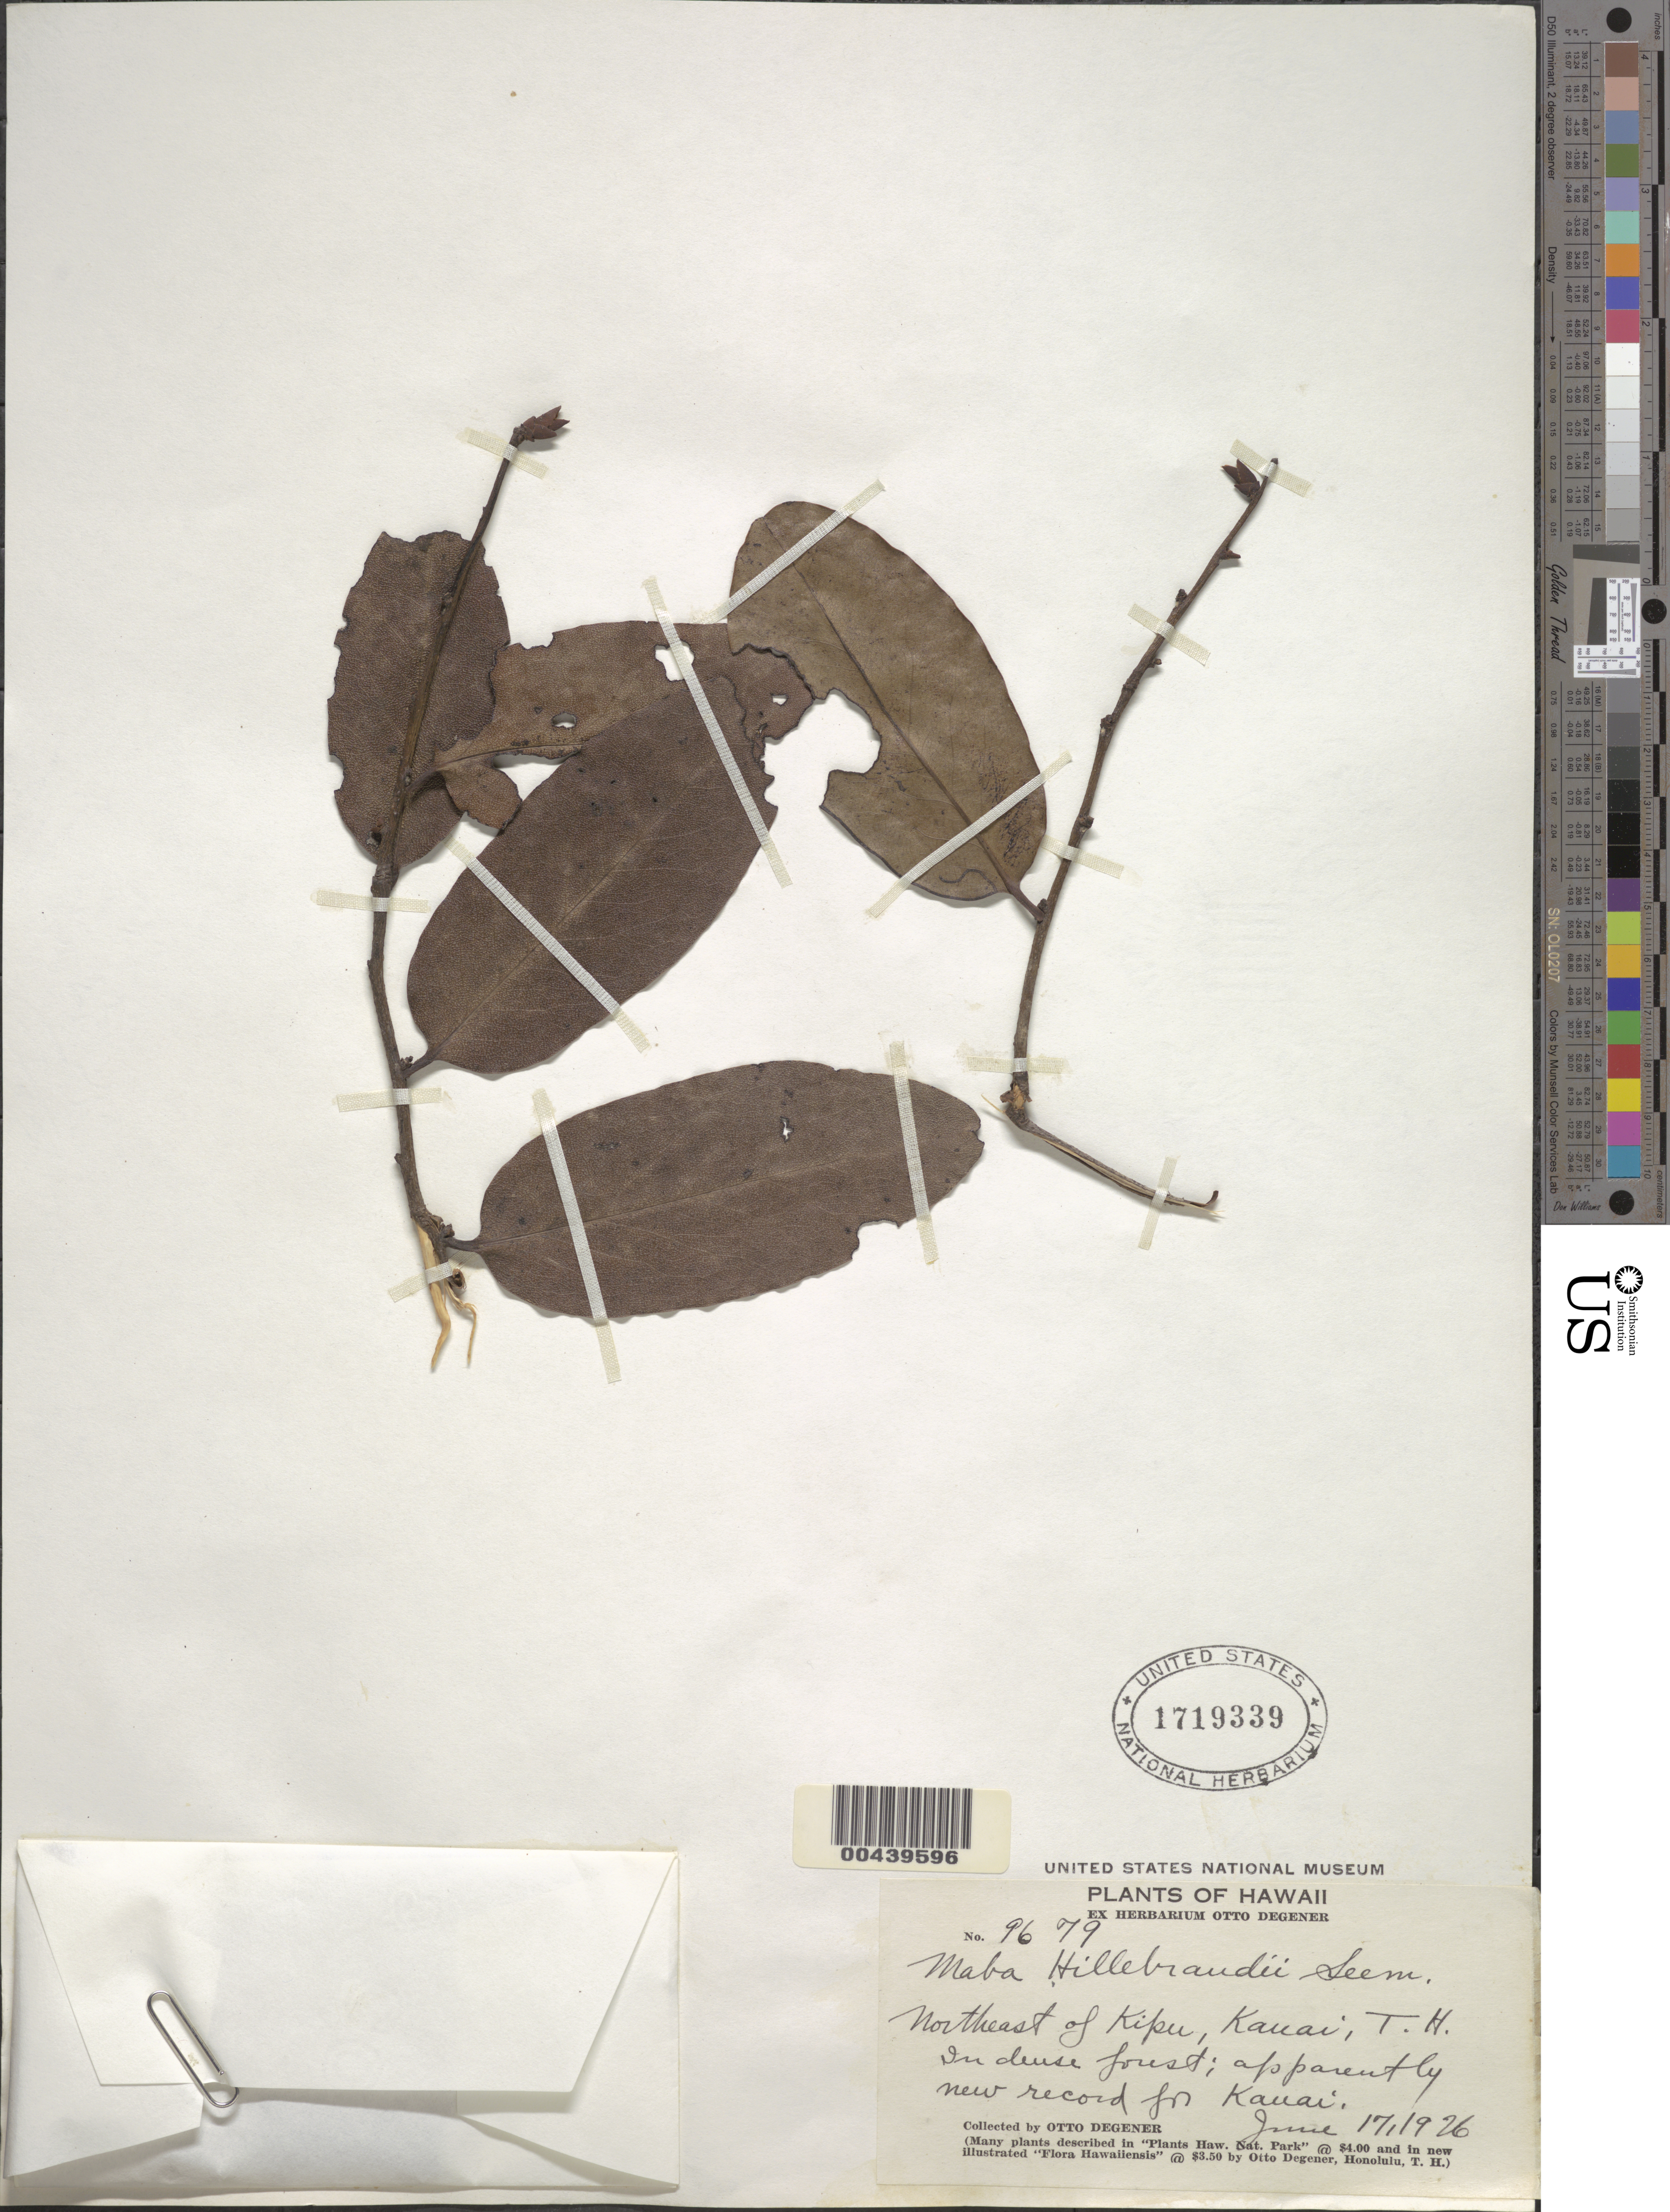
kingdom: Plantae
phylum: Tracheophyta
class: Magnoliopsida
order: Ericales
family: Ebenaceae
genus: Diospyros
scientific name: Diospyros hillebrandii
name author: (Seem.) Fosberg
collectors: O. Degener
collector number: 9679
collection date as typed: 17 Jun 1926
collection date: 1926-06-17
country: United States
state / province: Hawaii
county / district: Kauai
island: Kaua'i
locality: NE of Kipu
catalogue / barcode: US 1719339